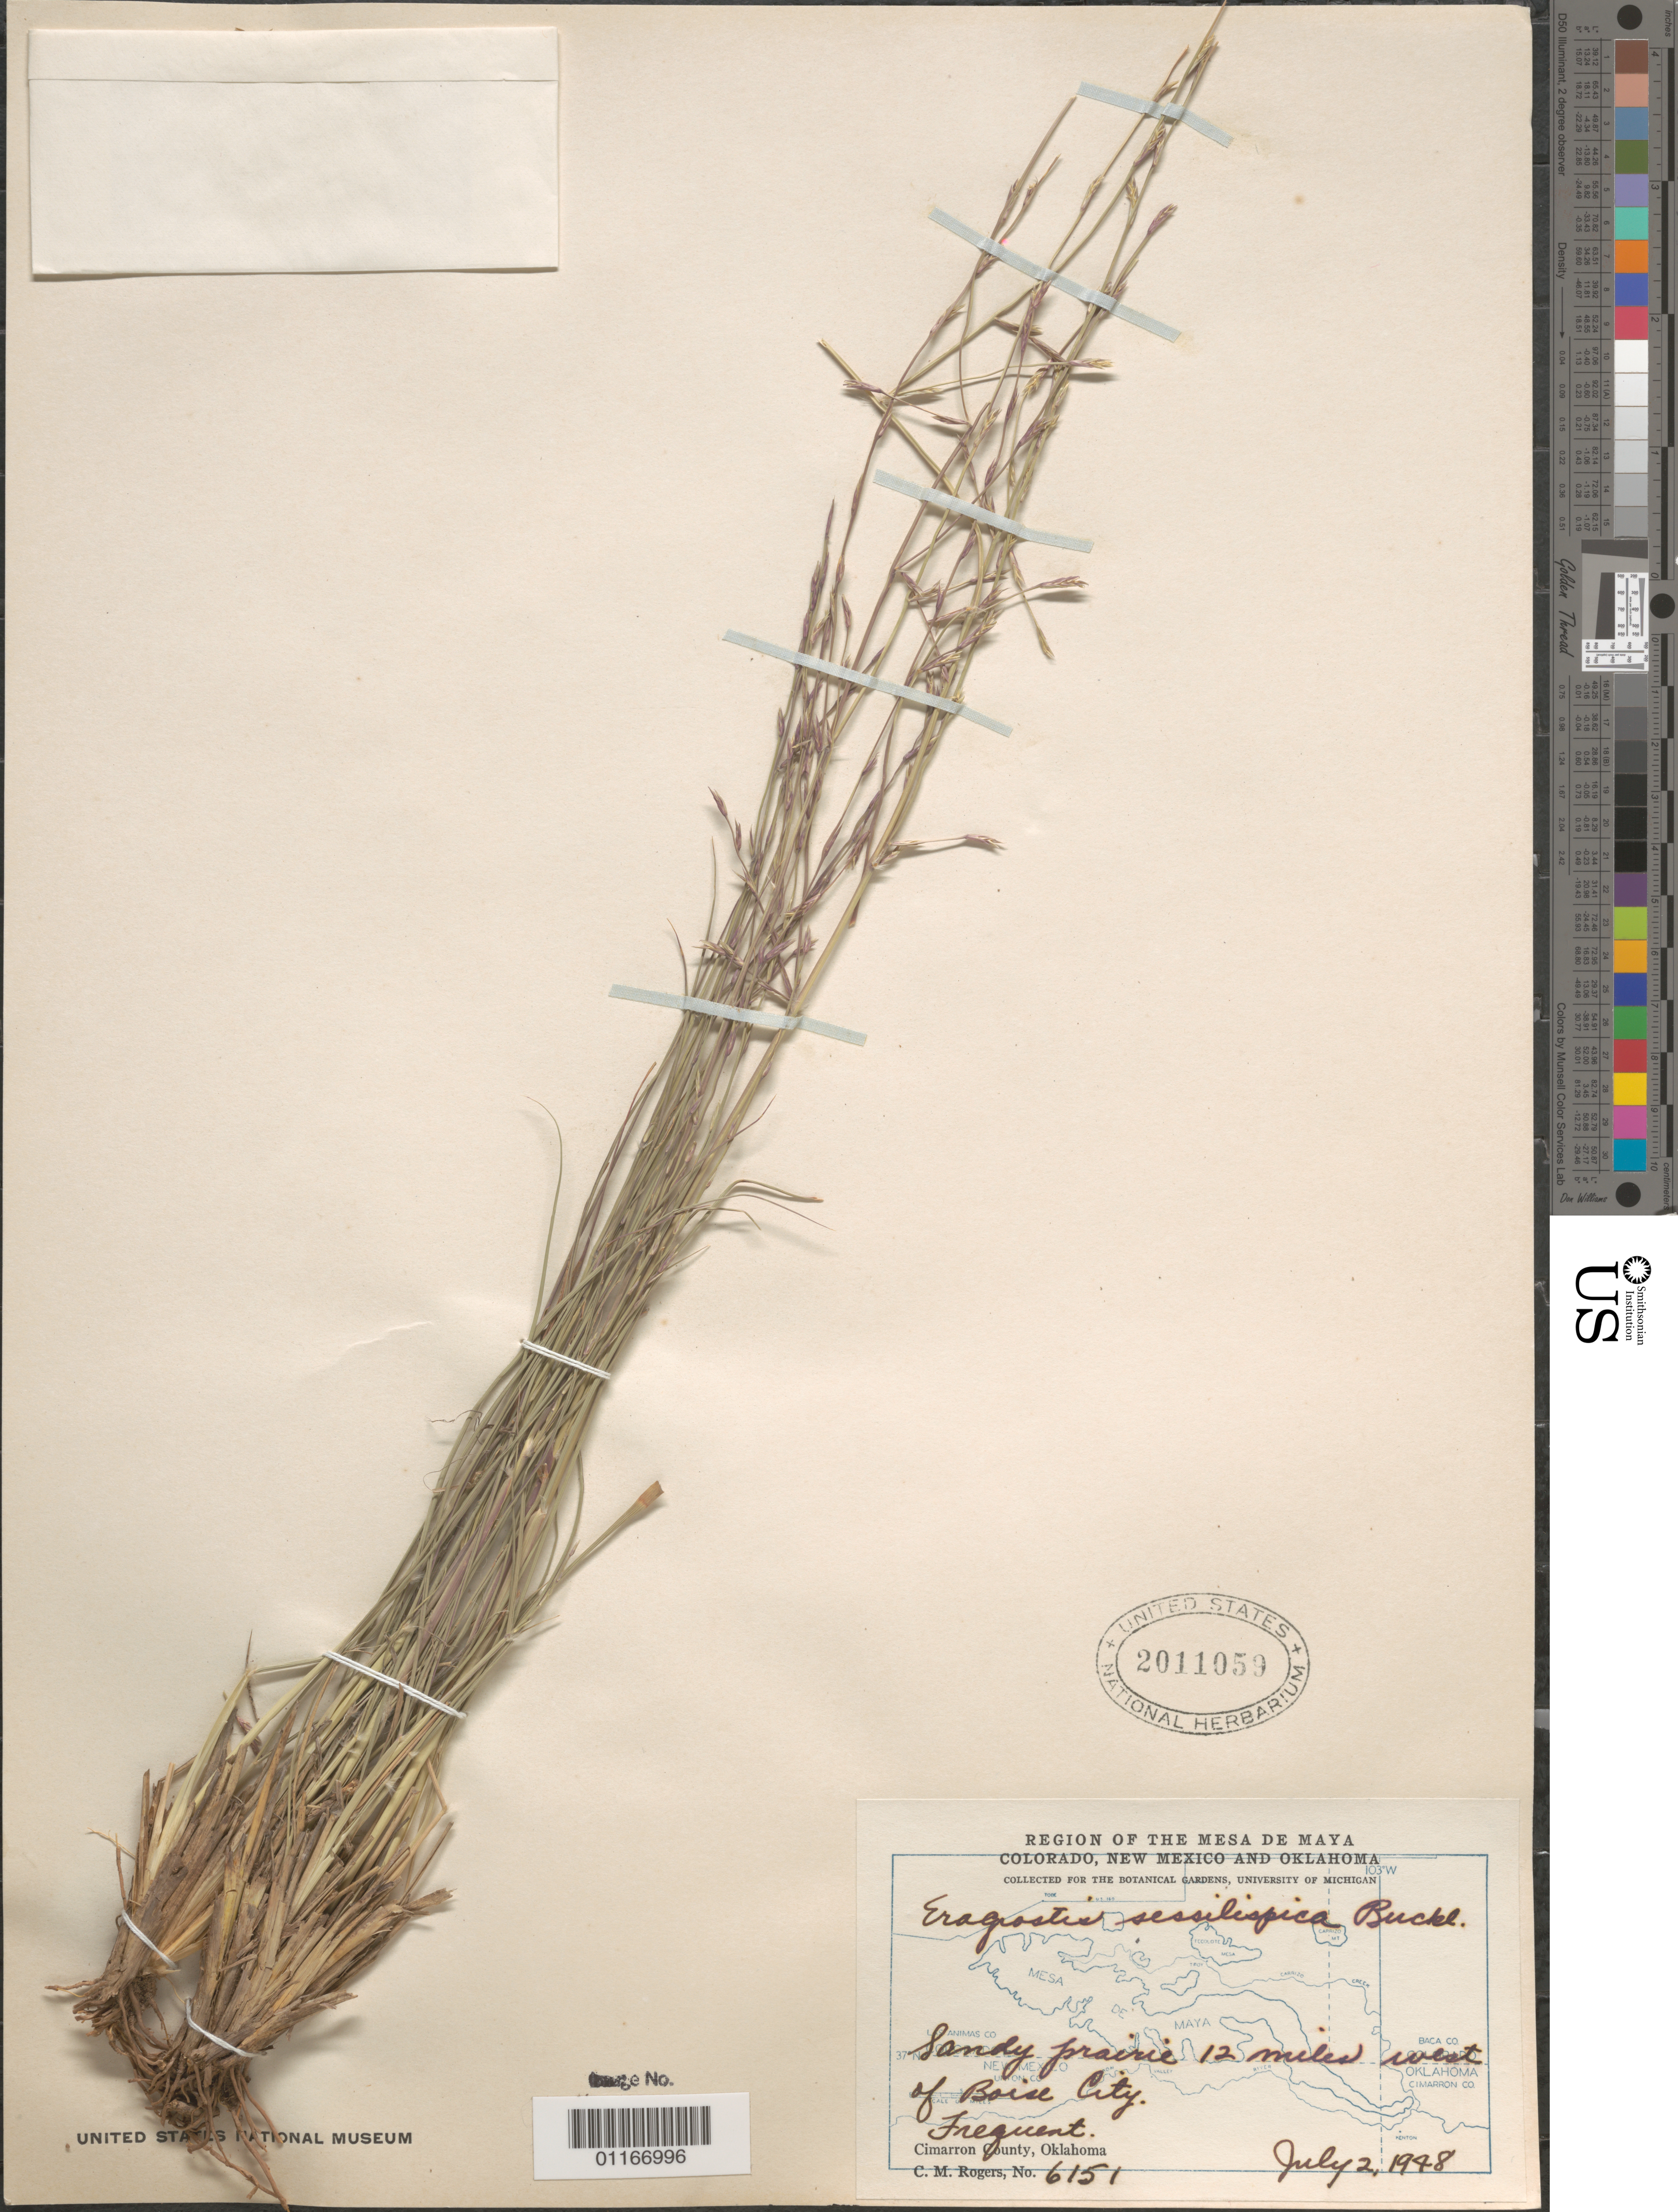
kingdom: Plantae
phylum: Tracheophyta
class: Liliopsida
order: Poales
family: Poaceae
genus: Eragrostis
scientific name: Eragrostis sessilispica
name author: Buckley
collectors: C. M. Rogers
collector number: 6151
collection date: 1948-07-02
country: United States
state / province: Oklahoma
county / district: Cimarron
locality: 12 miles west of Boise City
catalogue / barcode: US 2011059